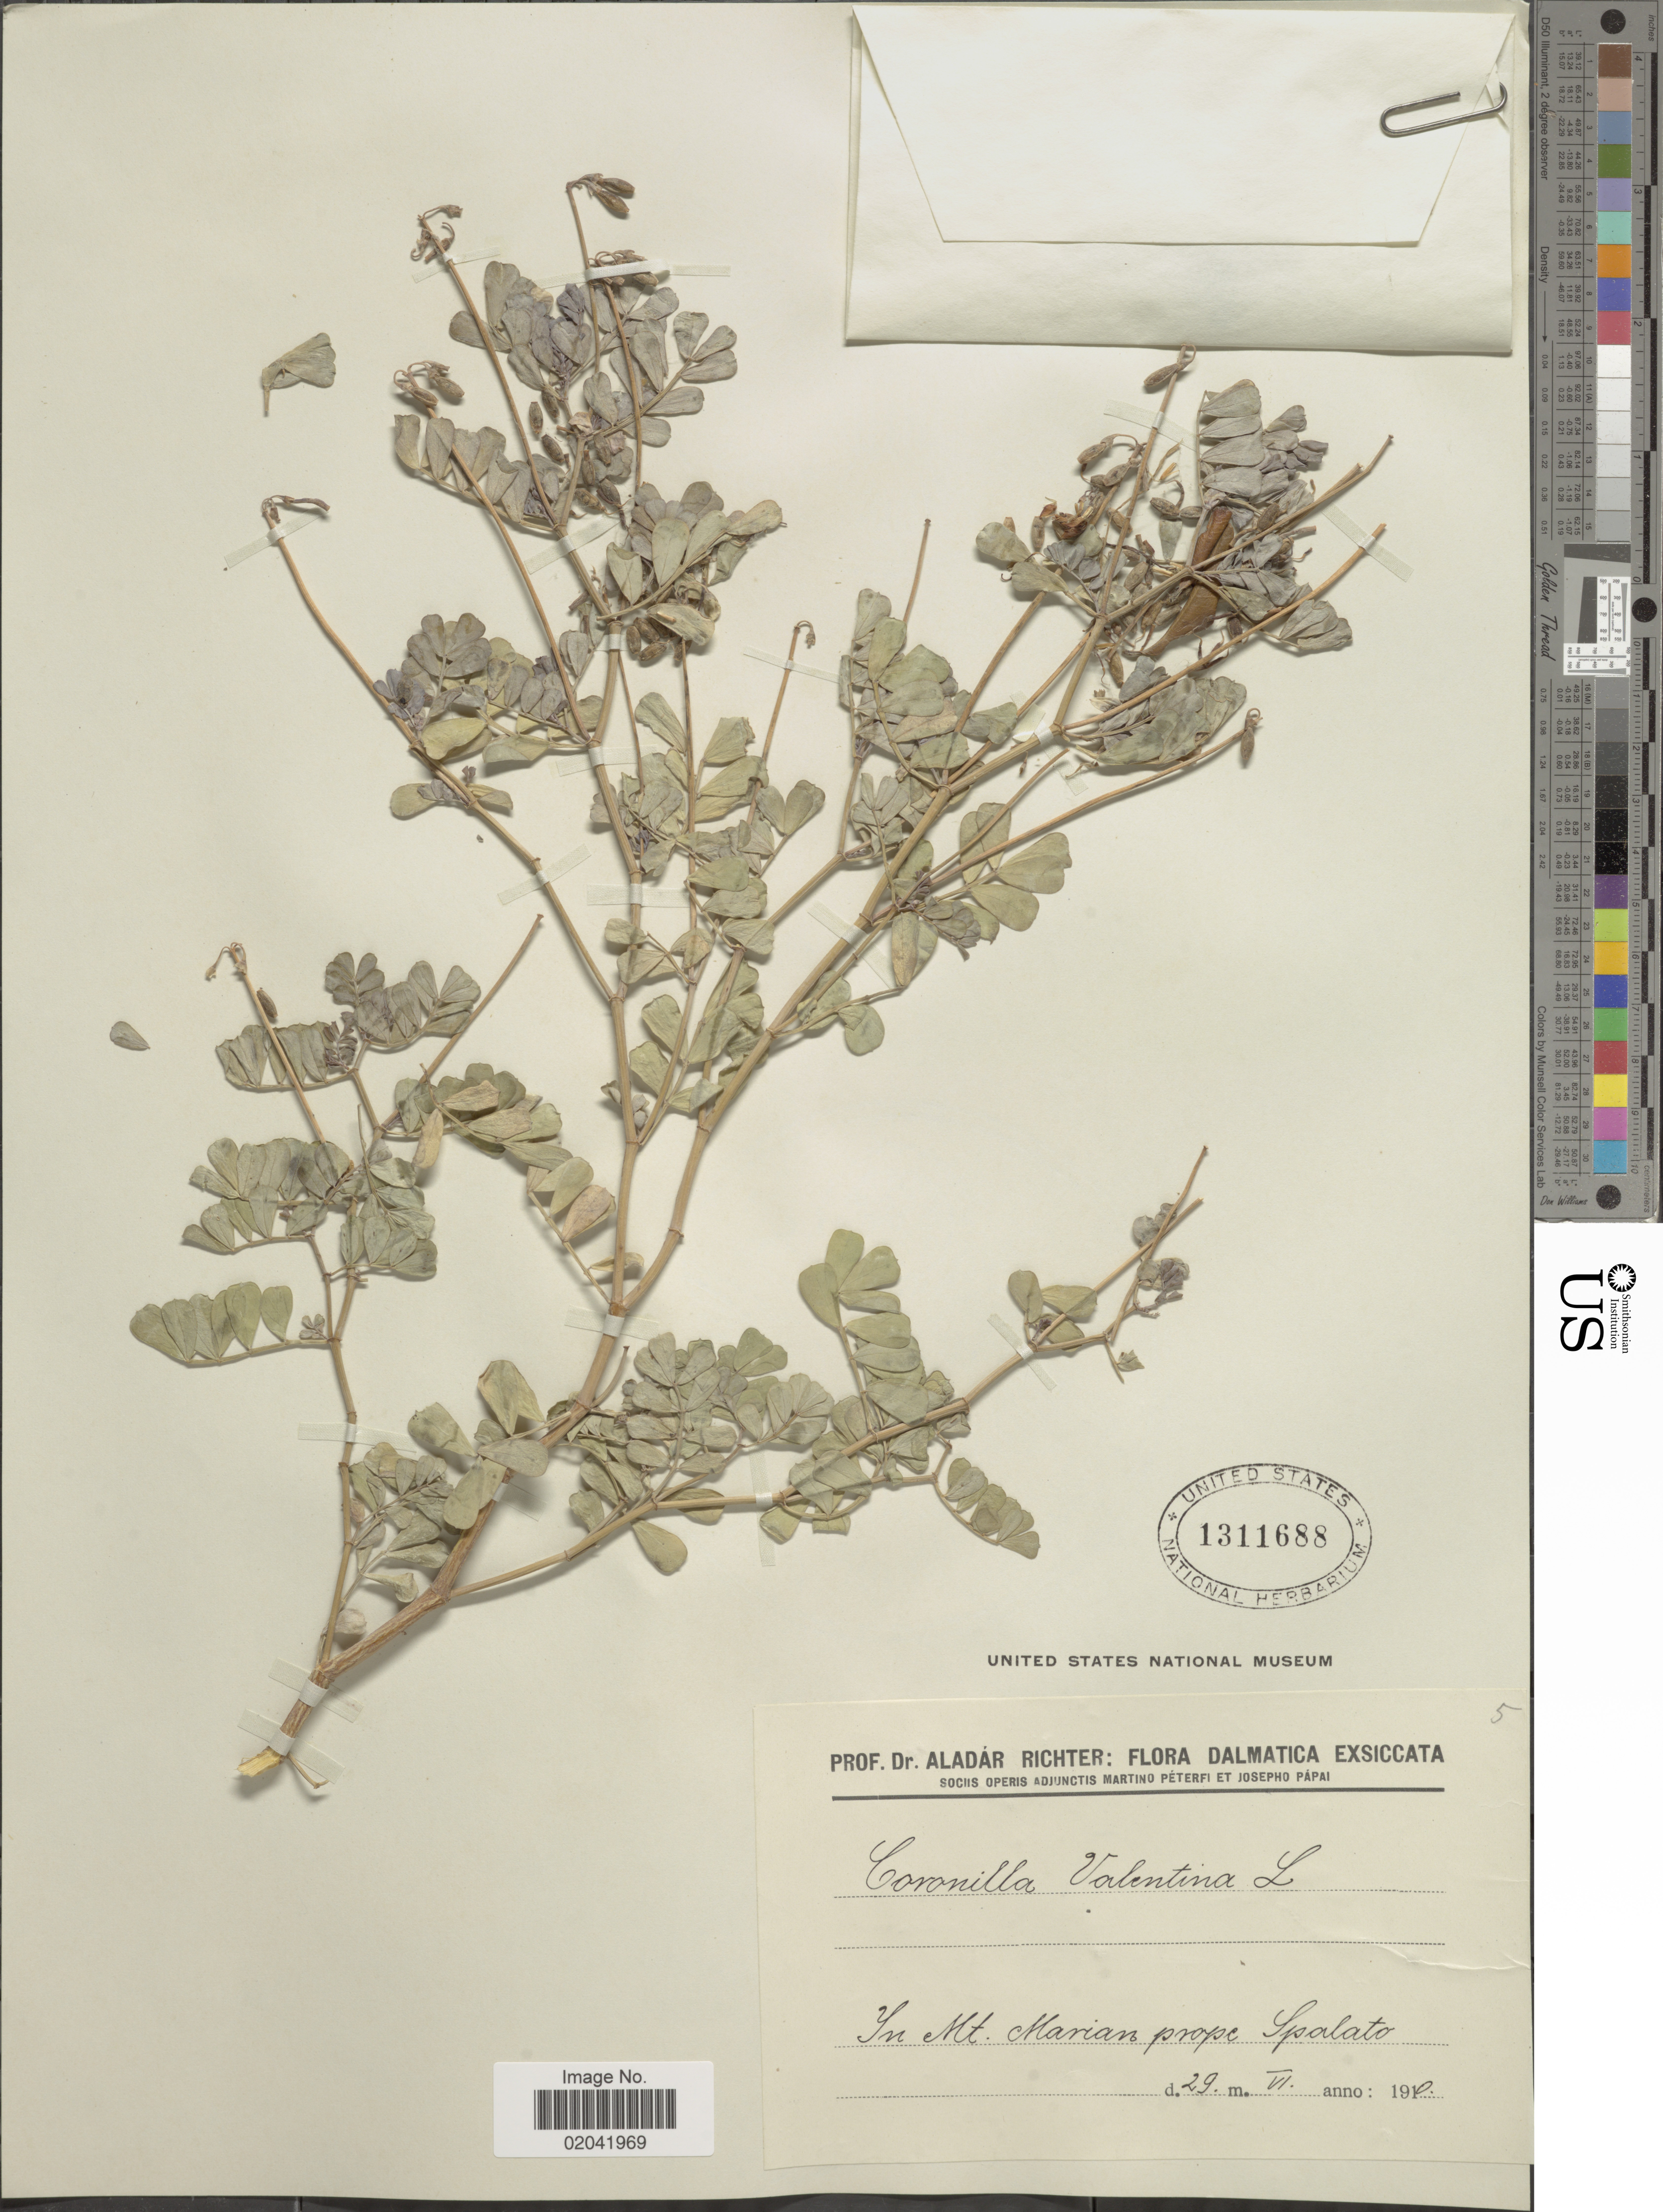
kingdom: Plantae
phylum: Tracheophyta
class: Magnoliopsida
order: Fabales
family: Fabaceae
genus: Coronilla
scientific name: Coronilla valentina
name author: L.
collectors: A. Richter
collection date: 1910-06-29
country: Croatia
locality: Dalmatica, In Mt Marian prope Spalato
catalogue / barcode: US 1311688